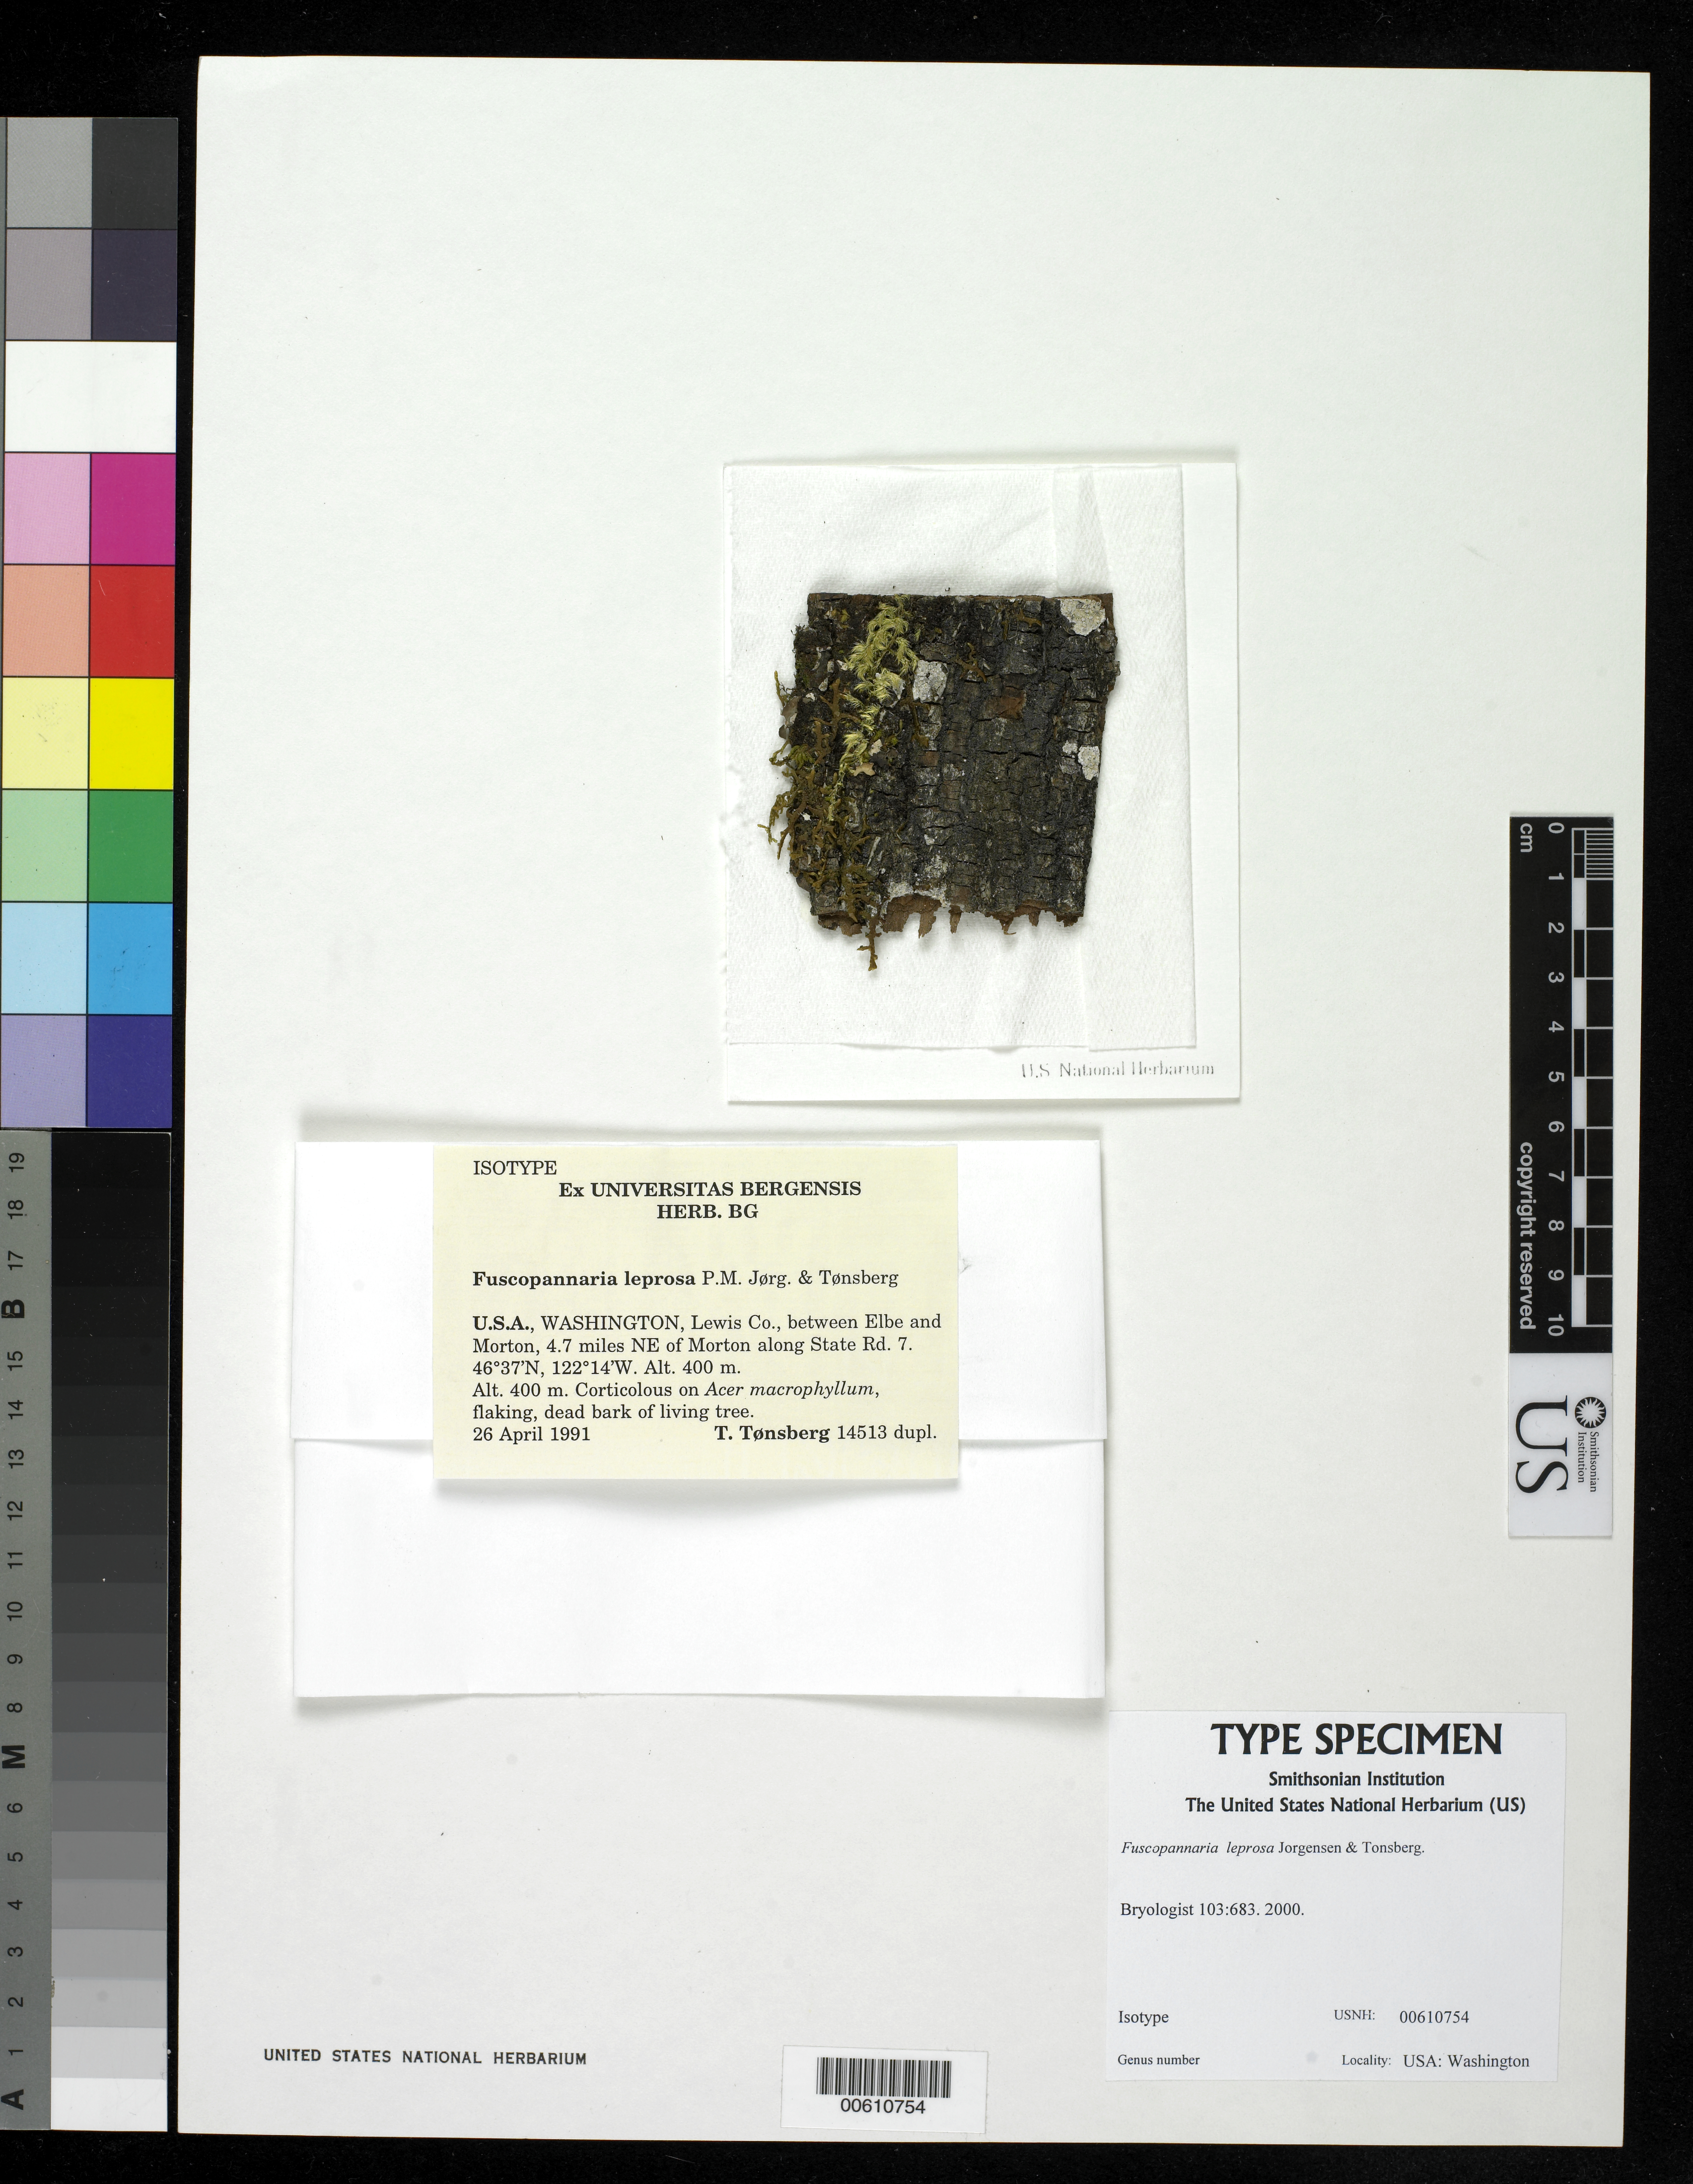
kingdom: Fungi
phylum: Ascomycota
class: Lecanoromycetes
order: Peltigerales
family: Pannariaceae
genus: Fuscopannaria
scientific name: Fuscopannaria leprosa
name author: P.M. Jørg. & Tønsberg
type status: Isotype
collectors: T. Tonsberg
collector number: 14513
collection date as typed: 26 Apr 1991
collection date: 1991-04-26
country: United States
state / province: Washington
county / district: Lewis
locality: Between Elbe and Morton, NE of Morton along State Rd. 7.